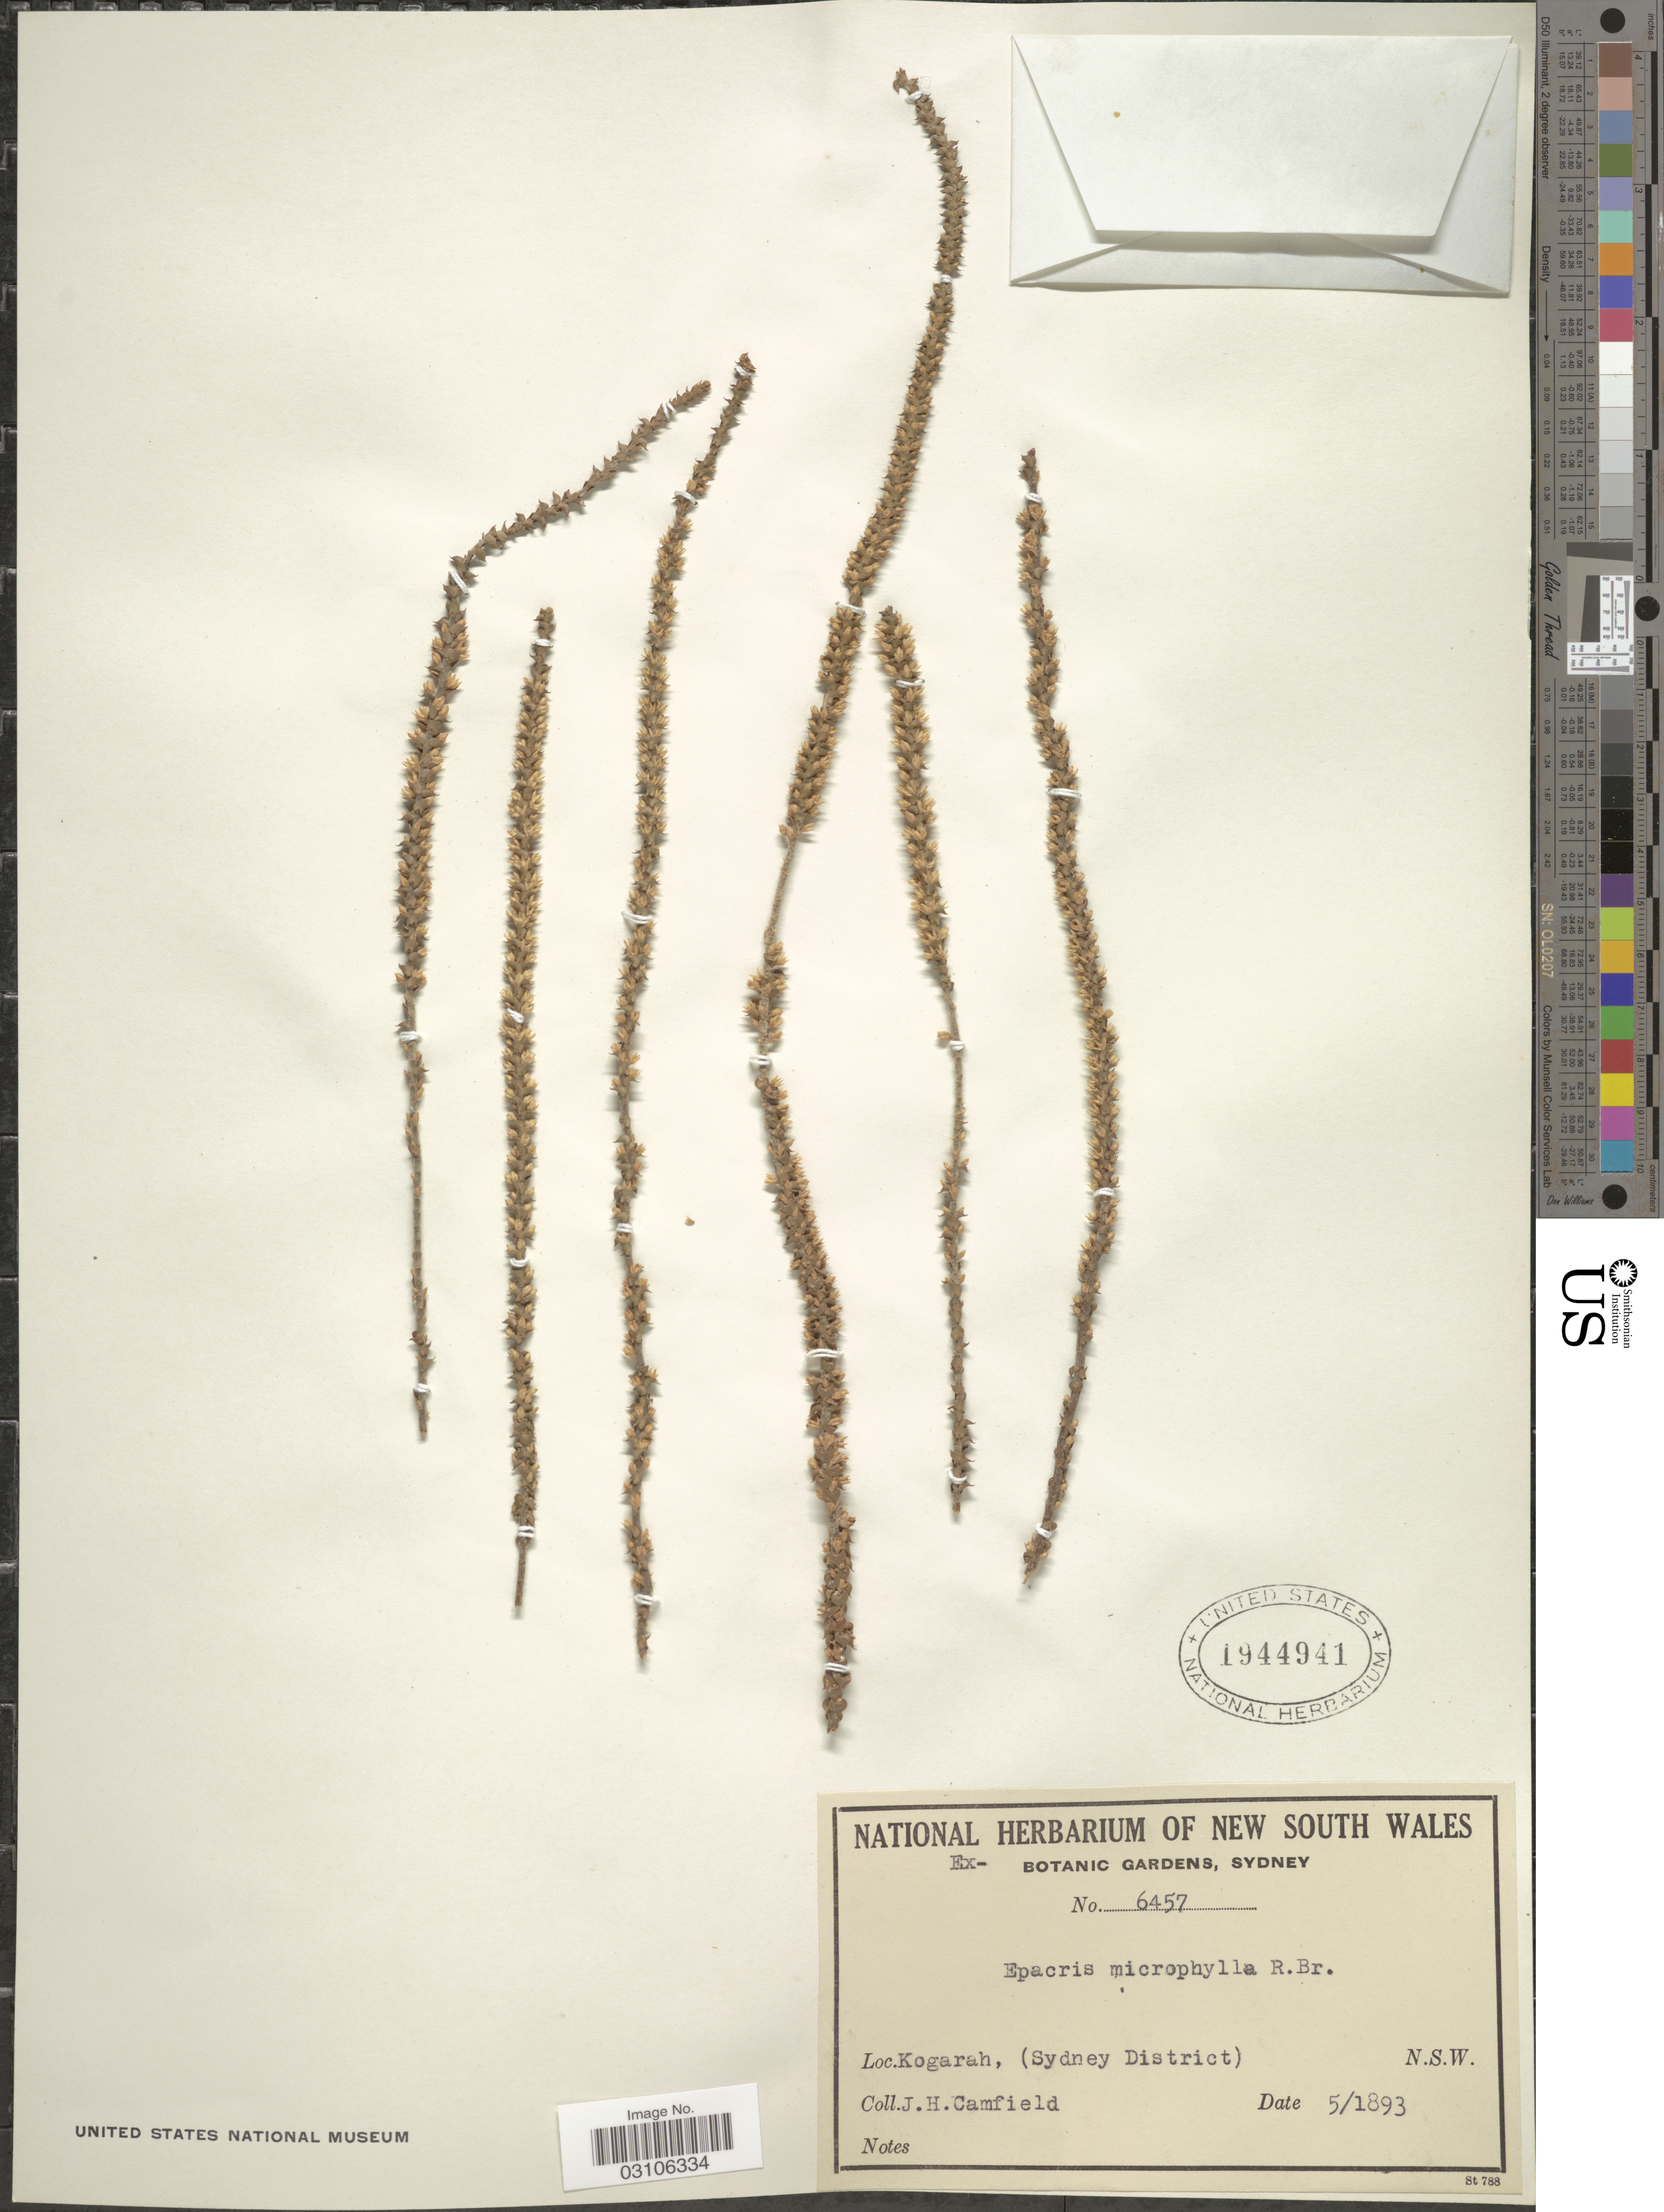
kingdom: Plantae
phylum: Tracheophyta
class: Magnoliopsida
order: Ericales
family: Ericaceae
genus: Epacris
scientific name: Epacris microphylla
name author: R. Br.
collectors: J. Camfield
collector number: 6457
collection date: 1893-05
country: Australia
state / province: New South Wales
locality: Kogarah, (Sydney District).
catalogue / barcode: US 1944941